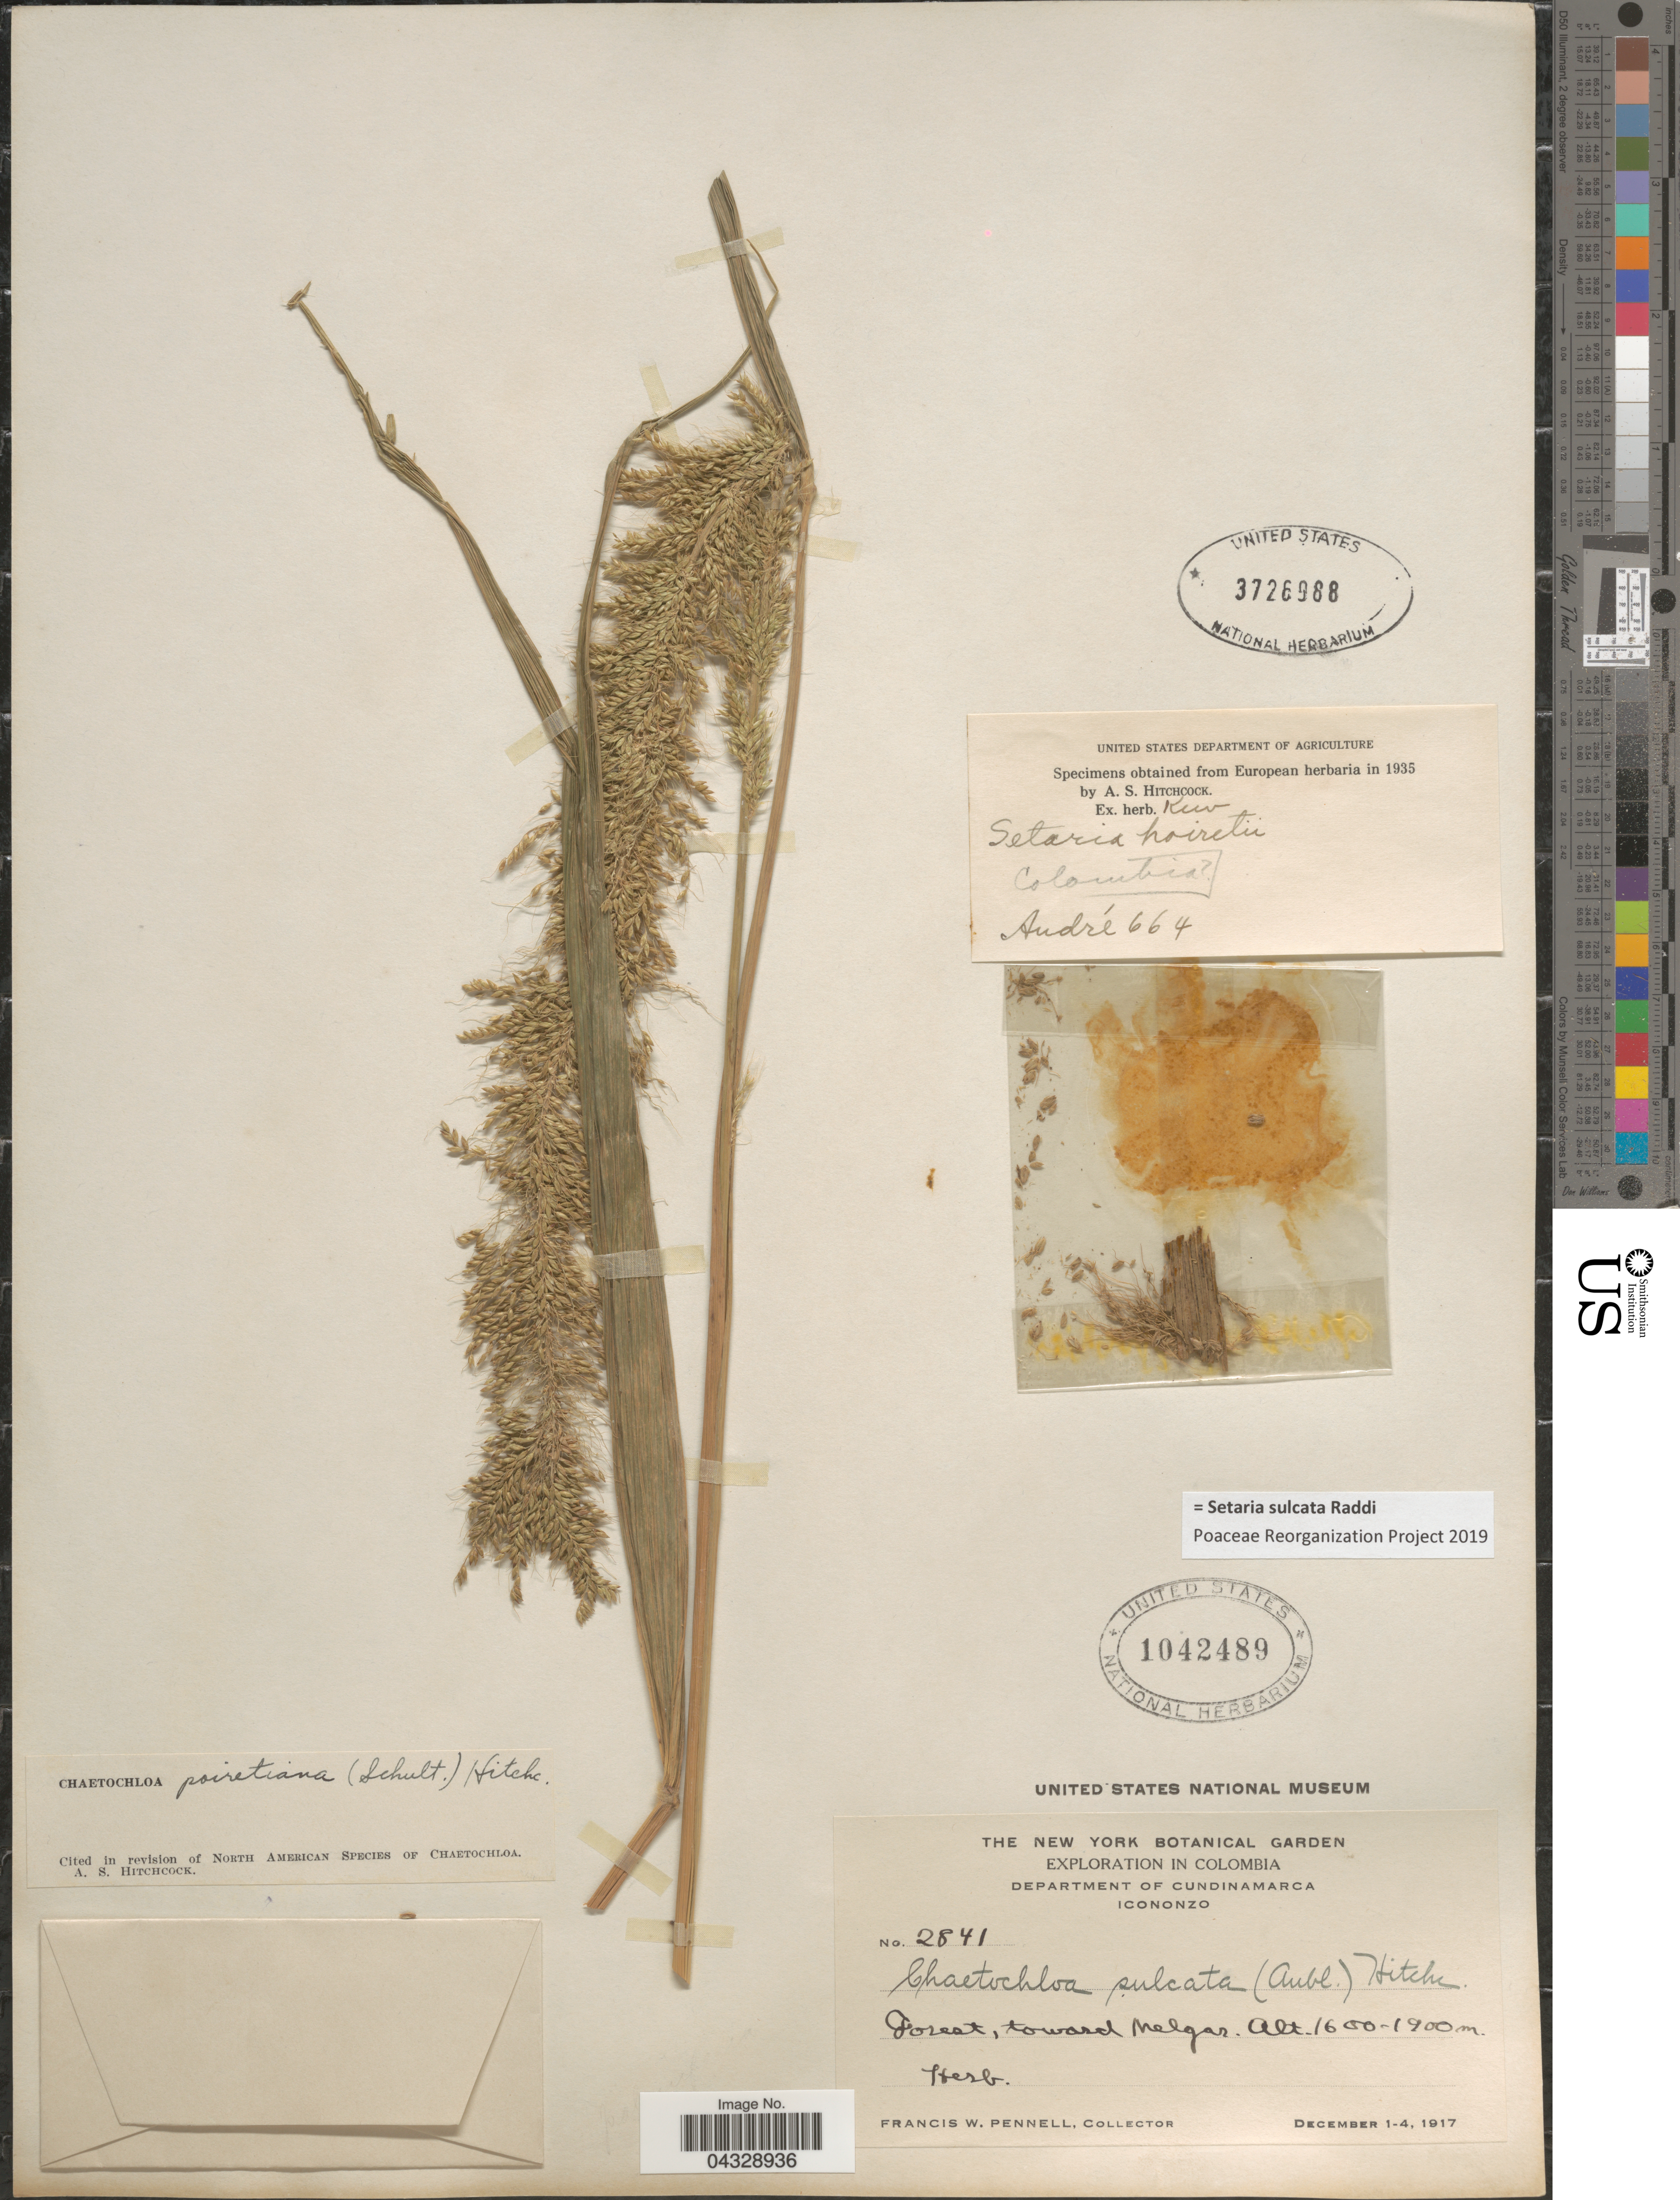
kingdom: Plantae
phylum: Tracheophyta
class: Liliopsida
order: Poales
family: Poaceae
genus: Setaria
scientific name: Setaria sulcata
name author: Raddi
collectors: F. W. Pennell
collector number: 2841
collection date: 1917-12-01/1917-12-04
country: Colombia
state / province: Cundinamarca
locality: Exploration in Colombia. Department of Cundinamarca. Icononzo. Forest, toward Melgas.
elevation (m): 1600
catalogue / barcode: US 1042489